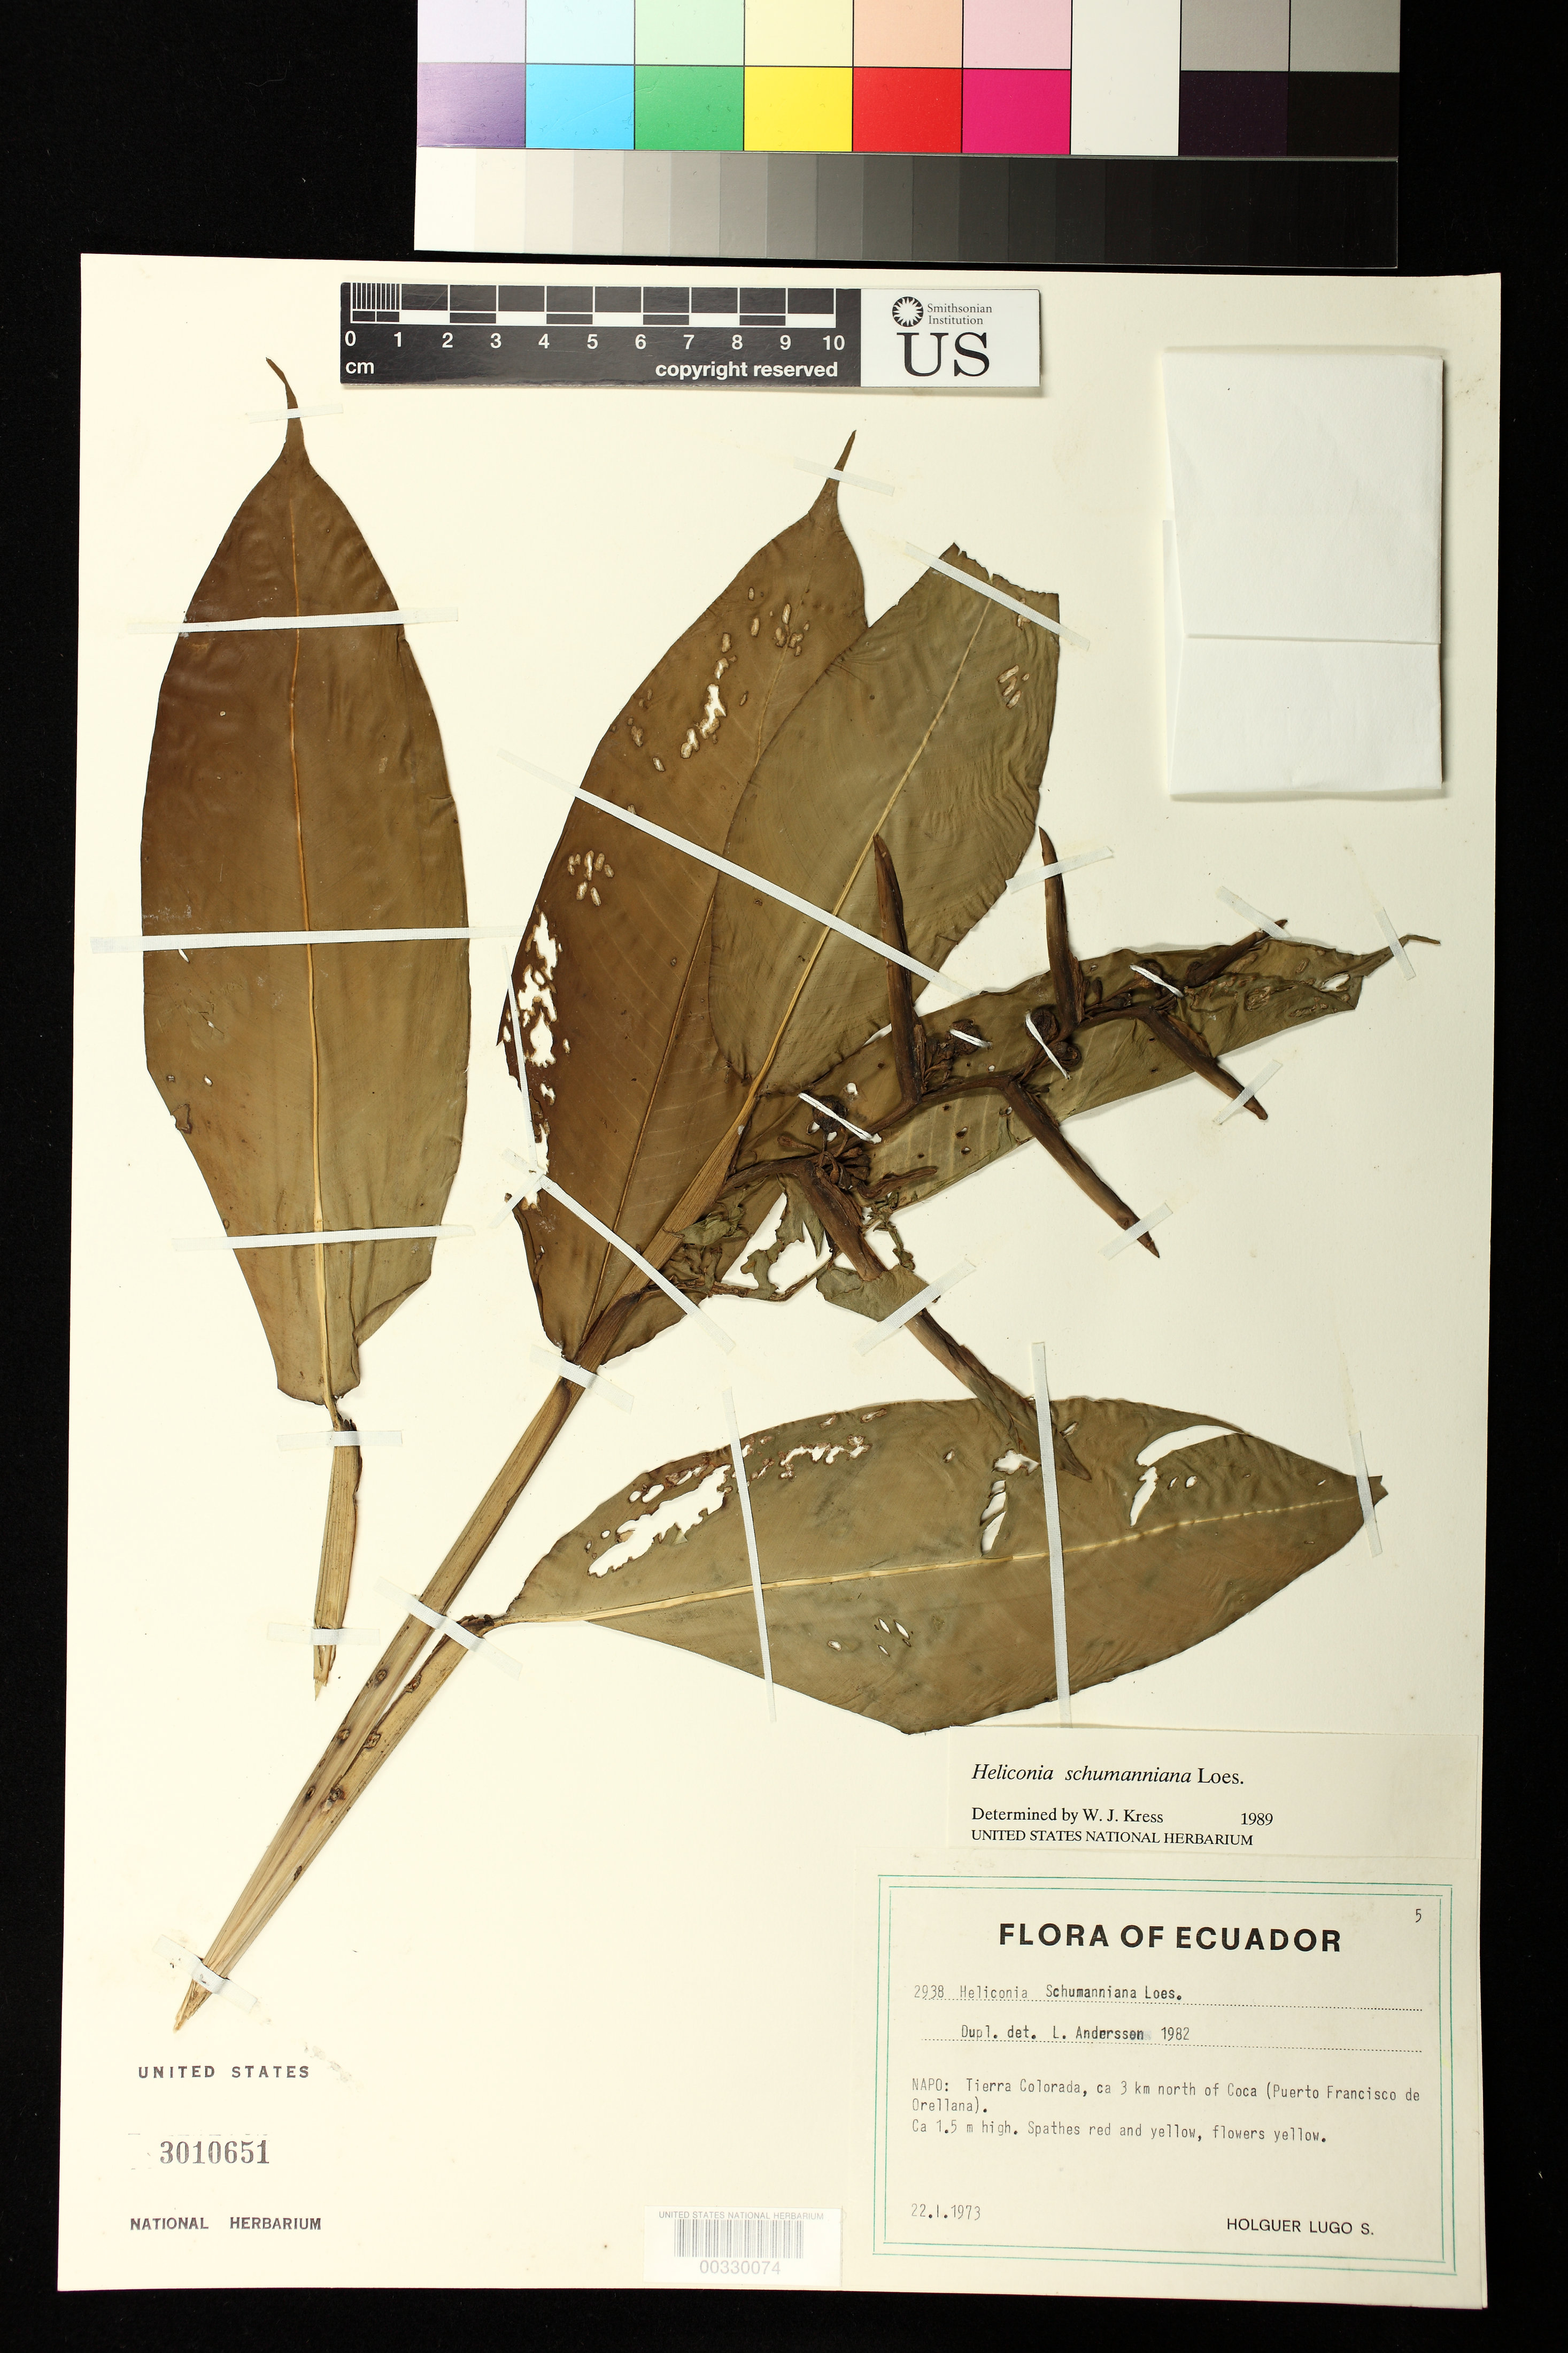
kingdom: Plantae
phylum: Tracheophyta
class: Liliopsida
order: Zingiberales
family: Heliconiaceae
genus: Heliconia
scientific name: Heliconia schumanniana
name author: Loes.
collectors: H. Lugo S.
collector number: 2938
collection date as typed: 22 Jan 1973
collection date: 1973-01-22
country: Ecuador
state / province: Napo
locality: Tierra Colorado, ca 3 km N of coca (Puerto francisco de orellana)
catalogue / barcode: US 3010651